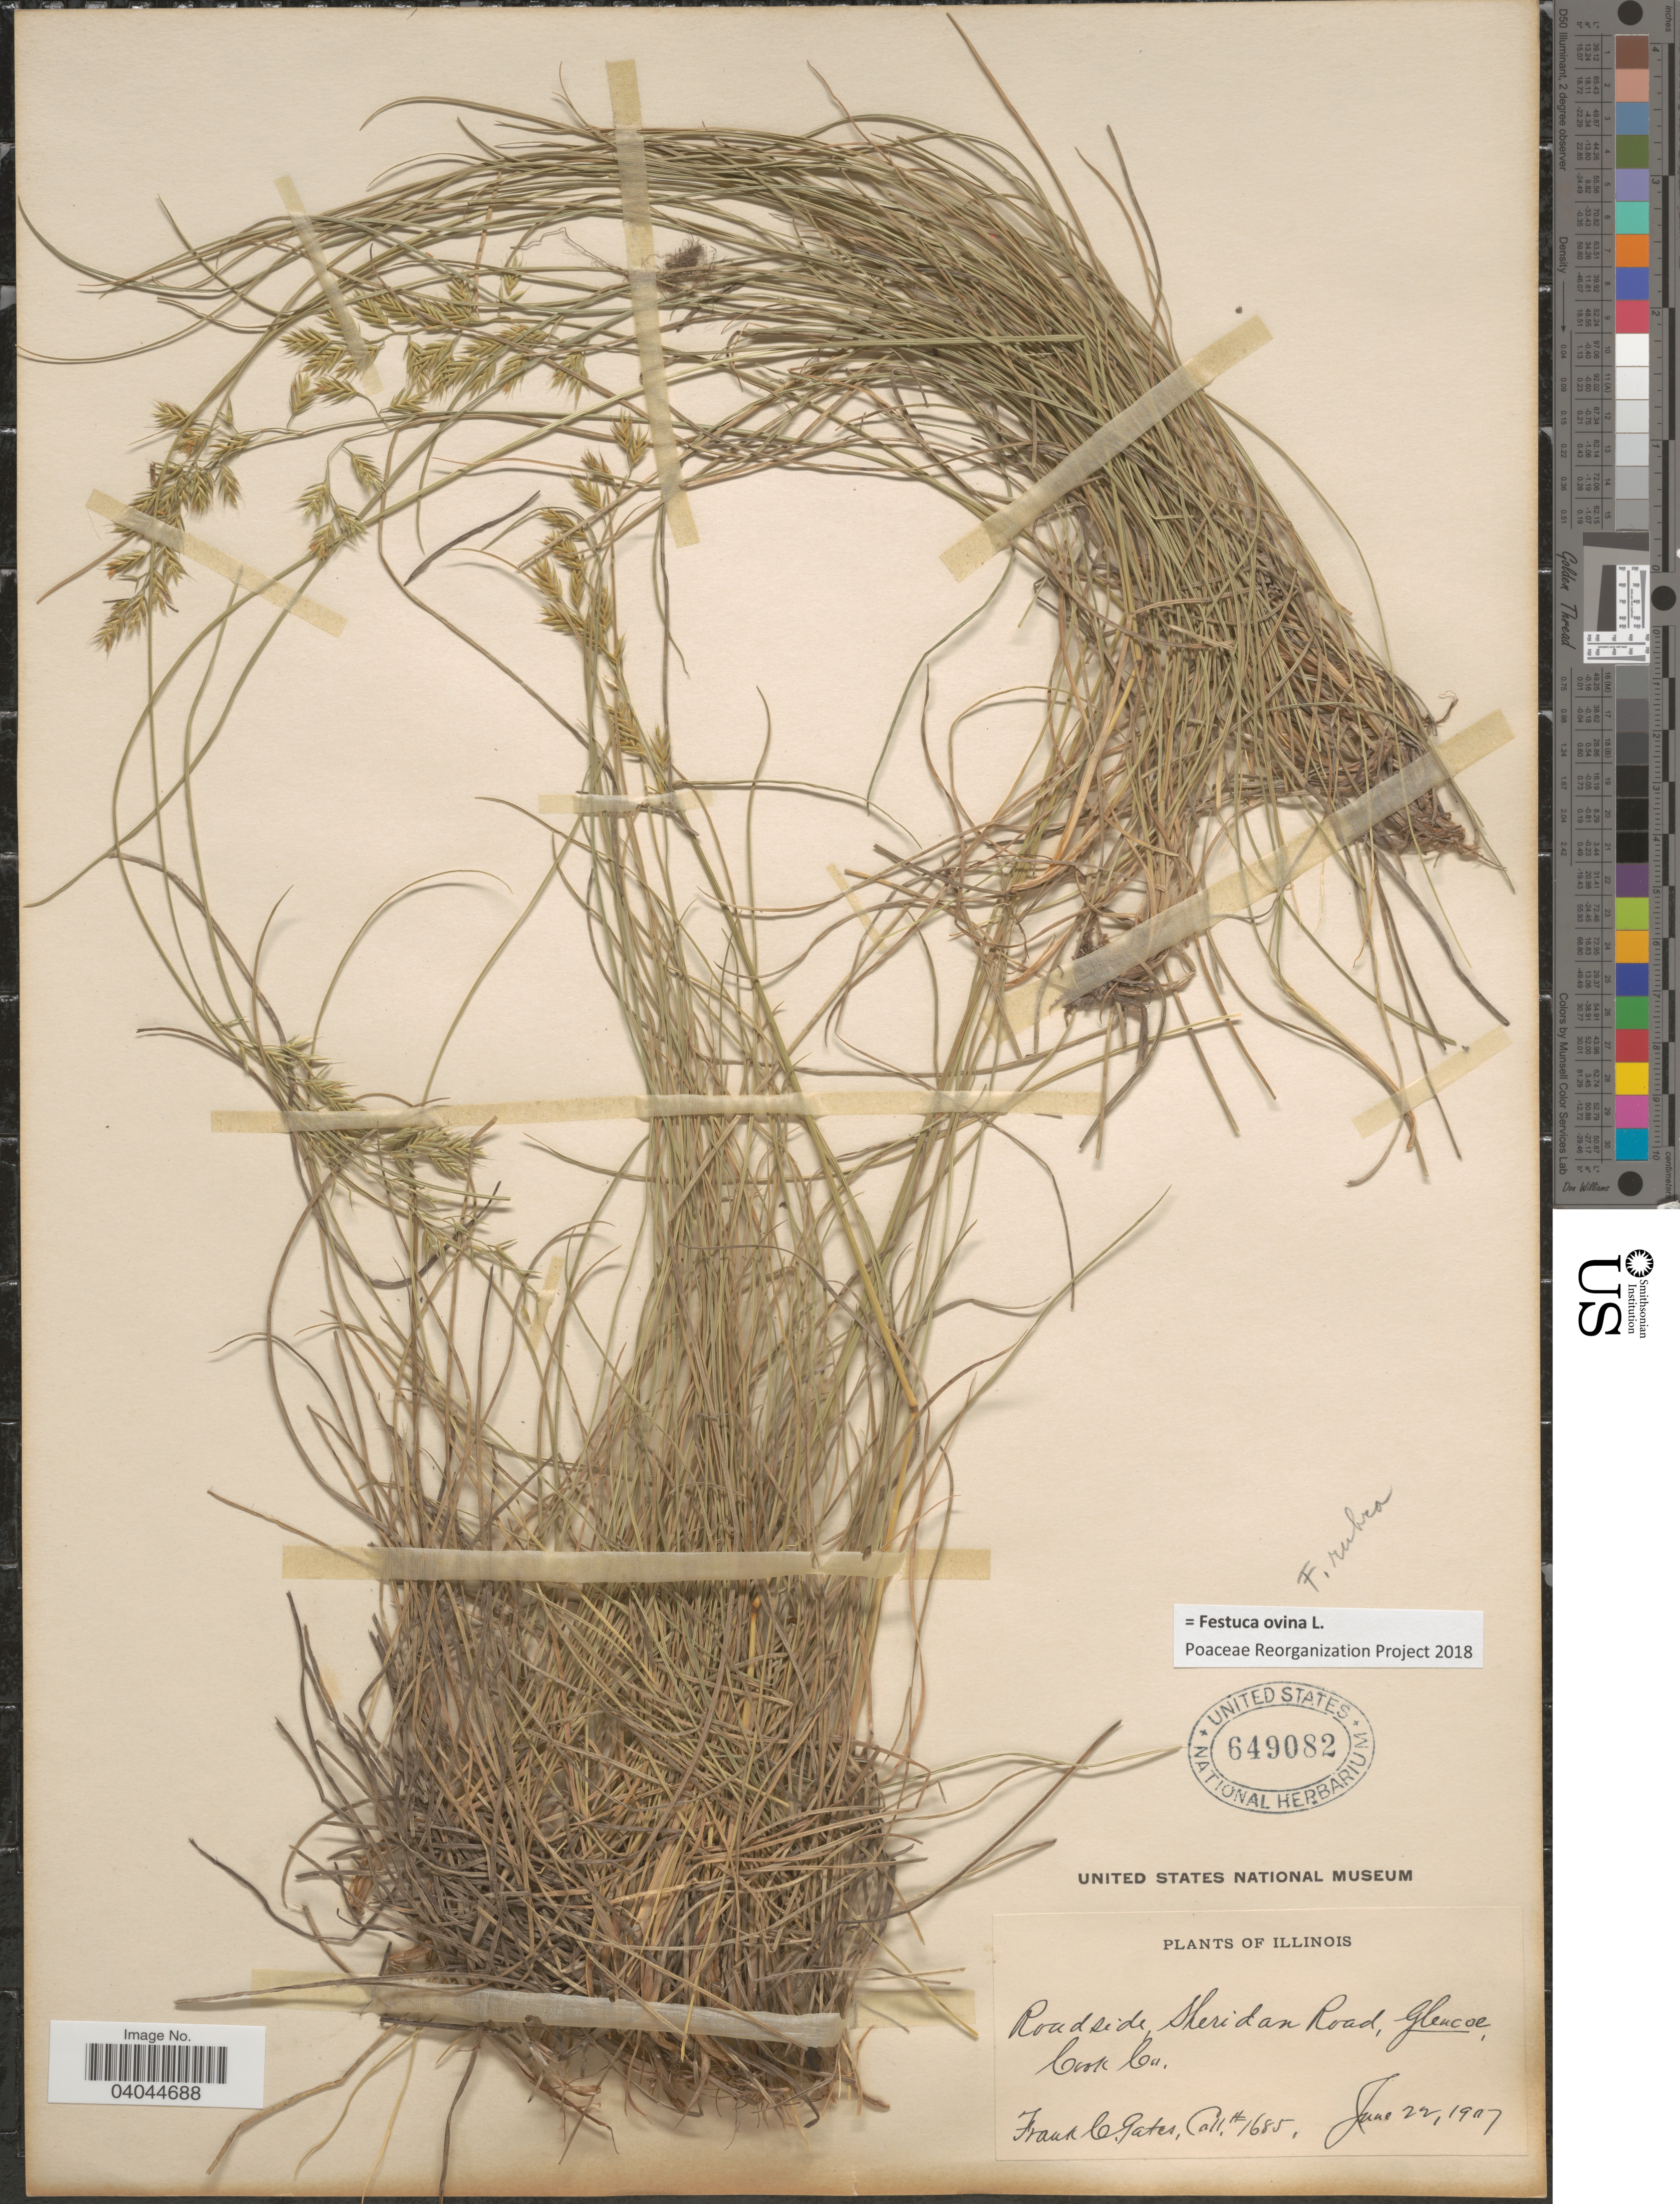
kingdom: Plantae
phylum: Tracheophyta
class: Liliopsida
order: Poales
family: Poaceae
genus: Festuca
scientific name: Festuca ovina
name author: L.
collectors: F. C. Gates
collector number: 1685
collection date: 1907-06-22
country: United States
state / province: Illinois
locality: Roadside Sheridan Road, Glencoe Cook Co.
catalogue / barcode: US 649082